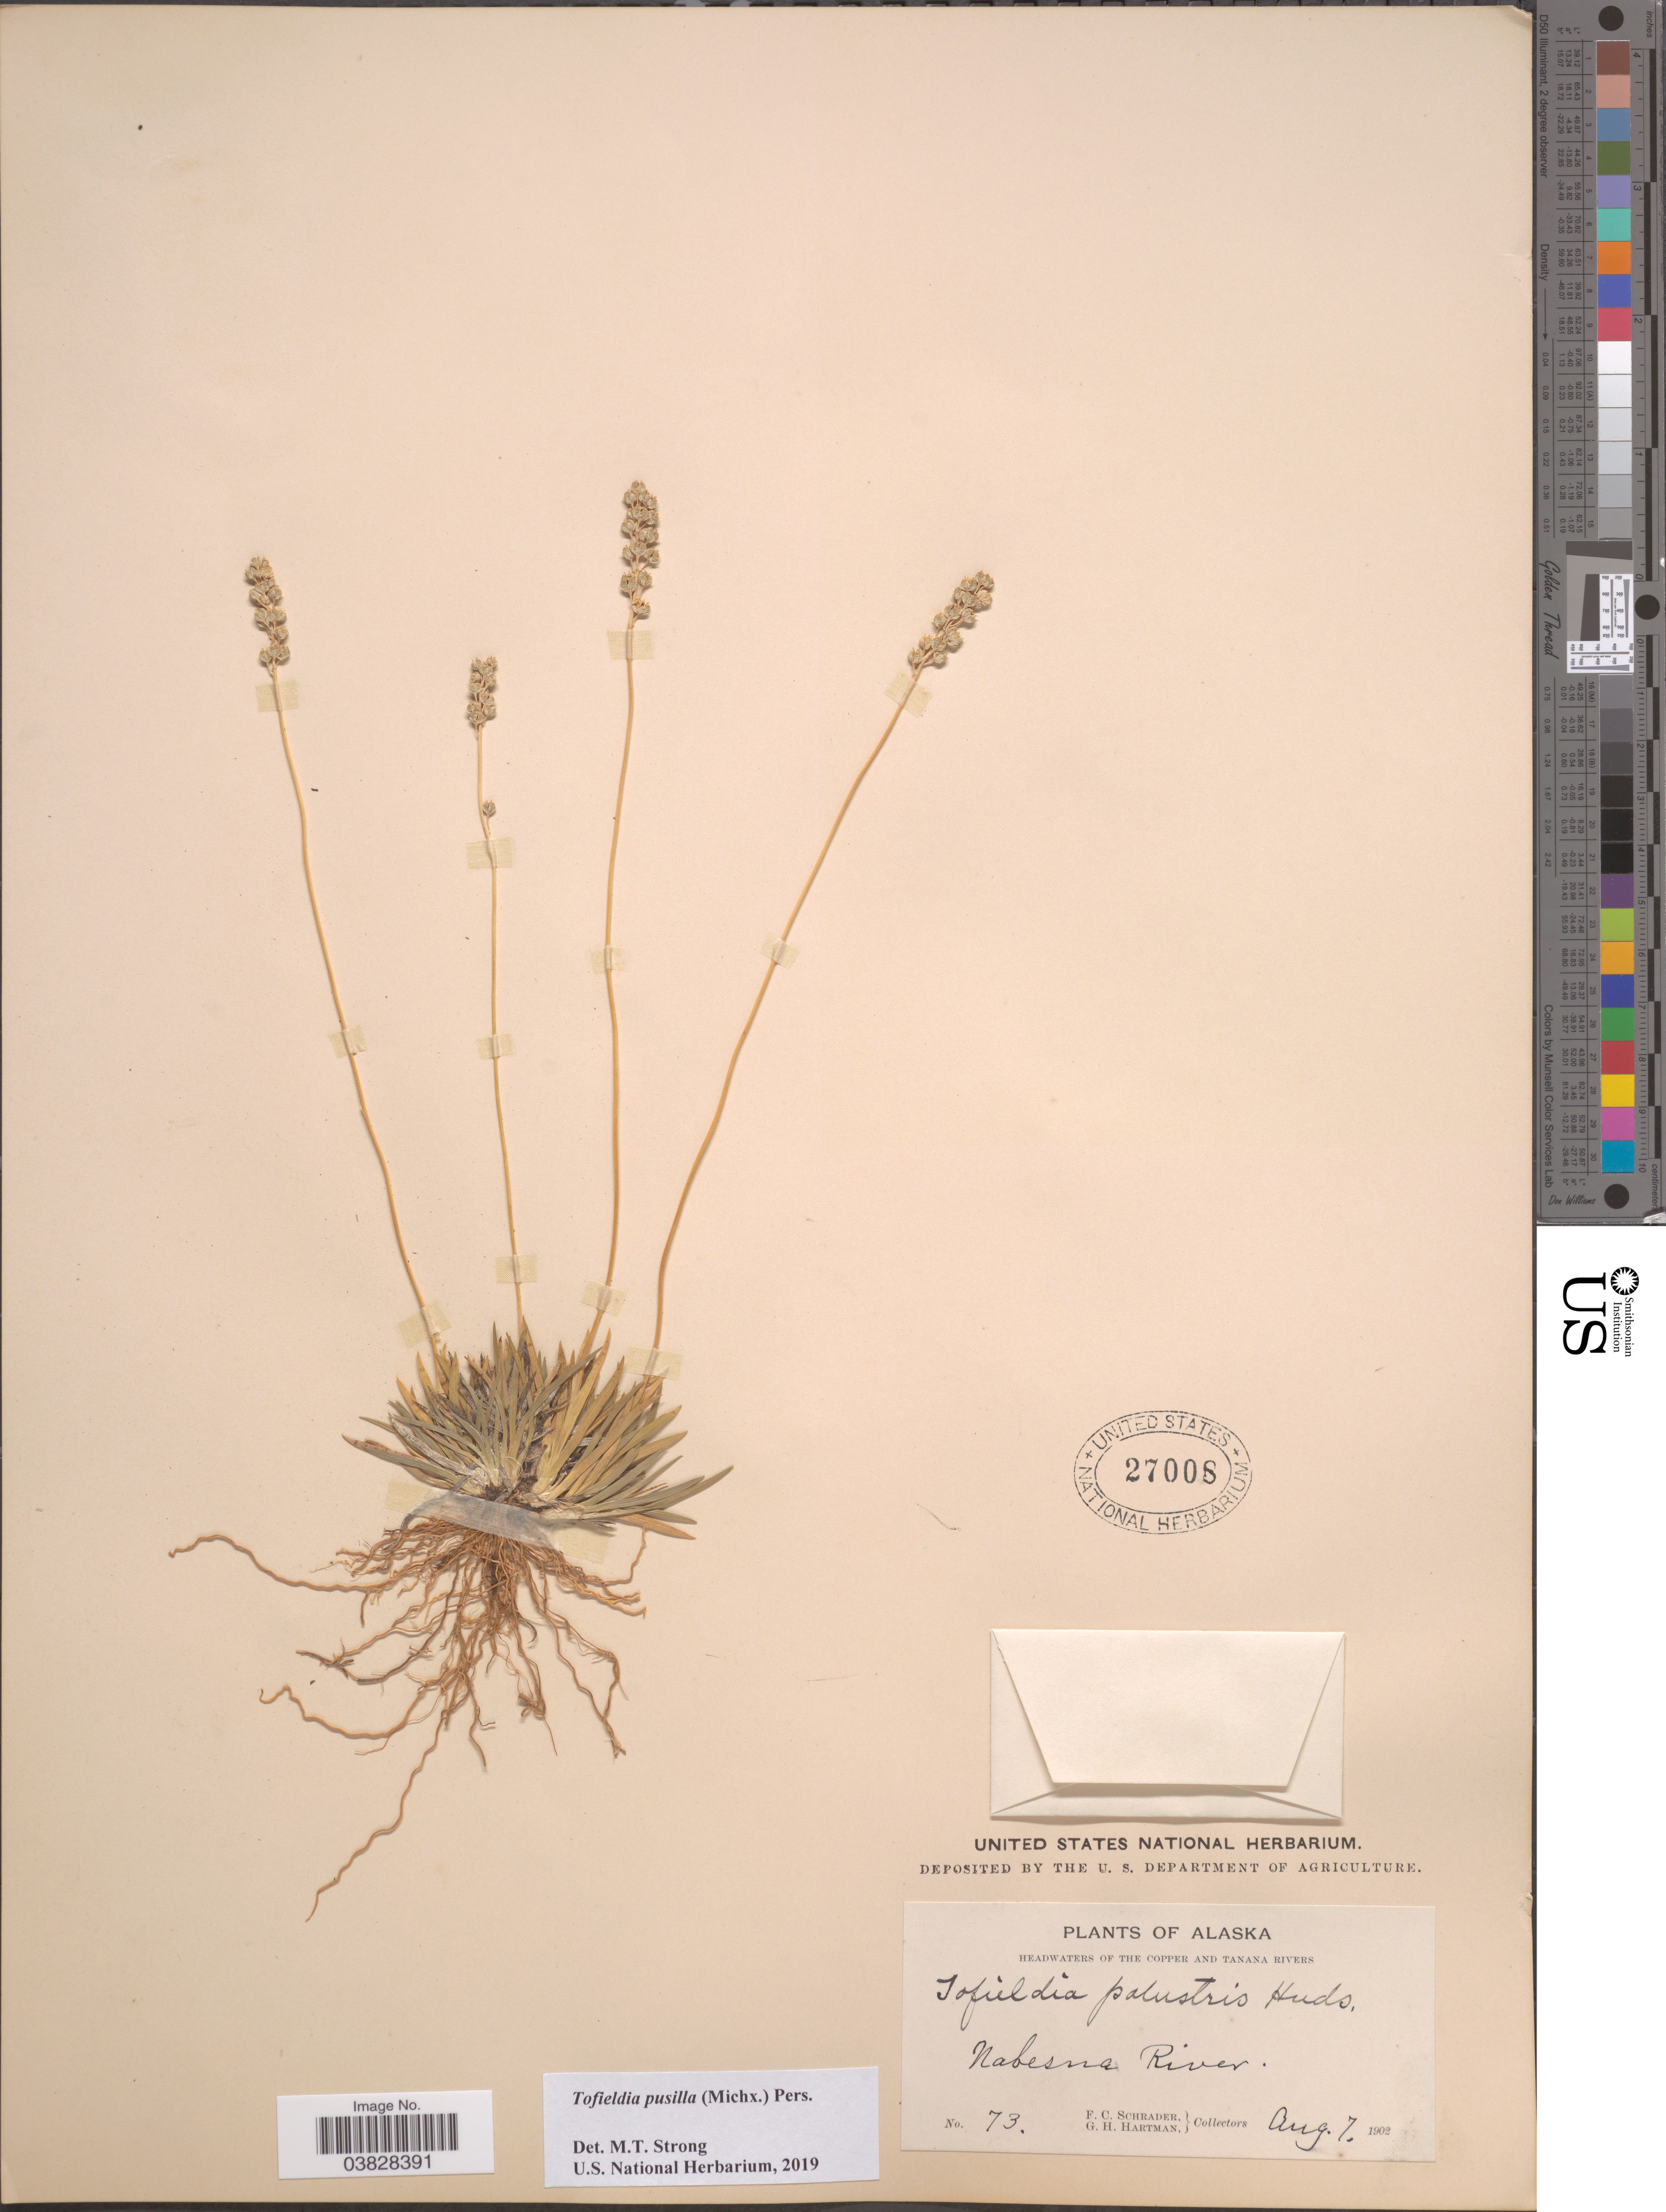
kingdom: Plantae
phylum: Tracheophyta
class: Liliopsida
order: Alismatales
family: Tofieldiaceae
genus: Tofieldia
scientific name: Tofieldia pusilla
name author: (Michx.) Pers.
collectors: F. C. Schrader & G. H. Hartman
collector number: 73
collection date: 1902-08-07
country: United States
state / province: Alaska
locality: Headwaters of the Copper and Tanana Rivers. Nabesna River.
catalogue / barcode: US 27008